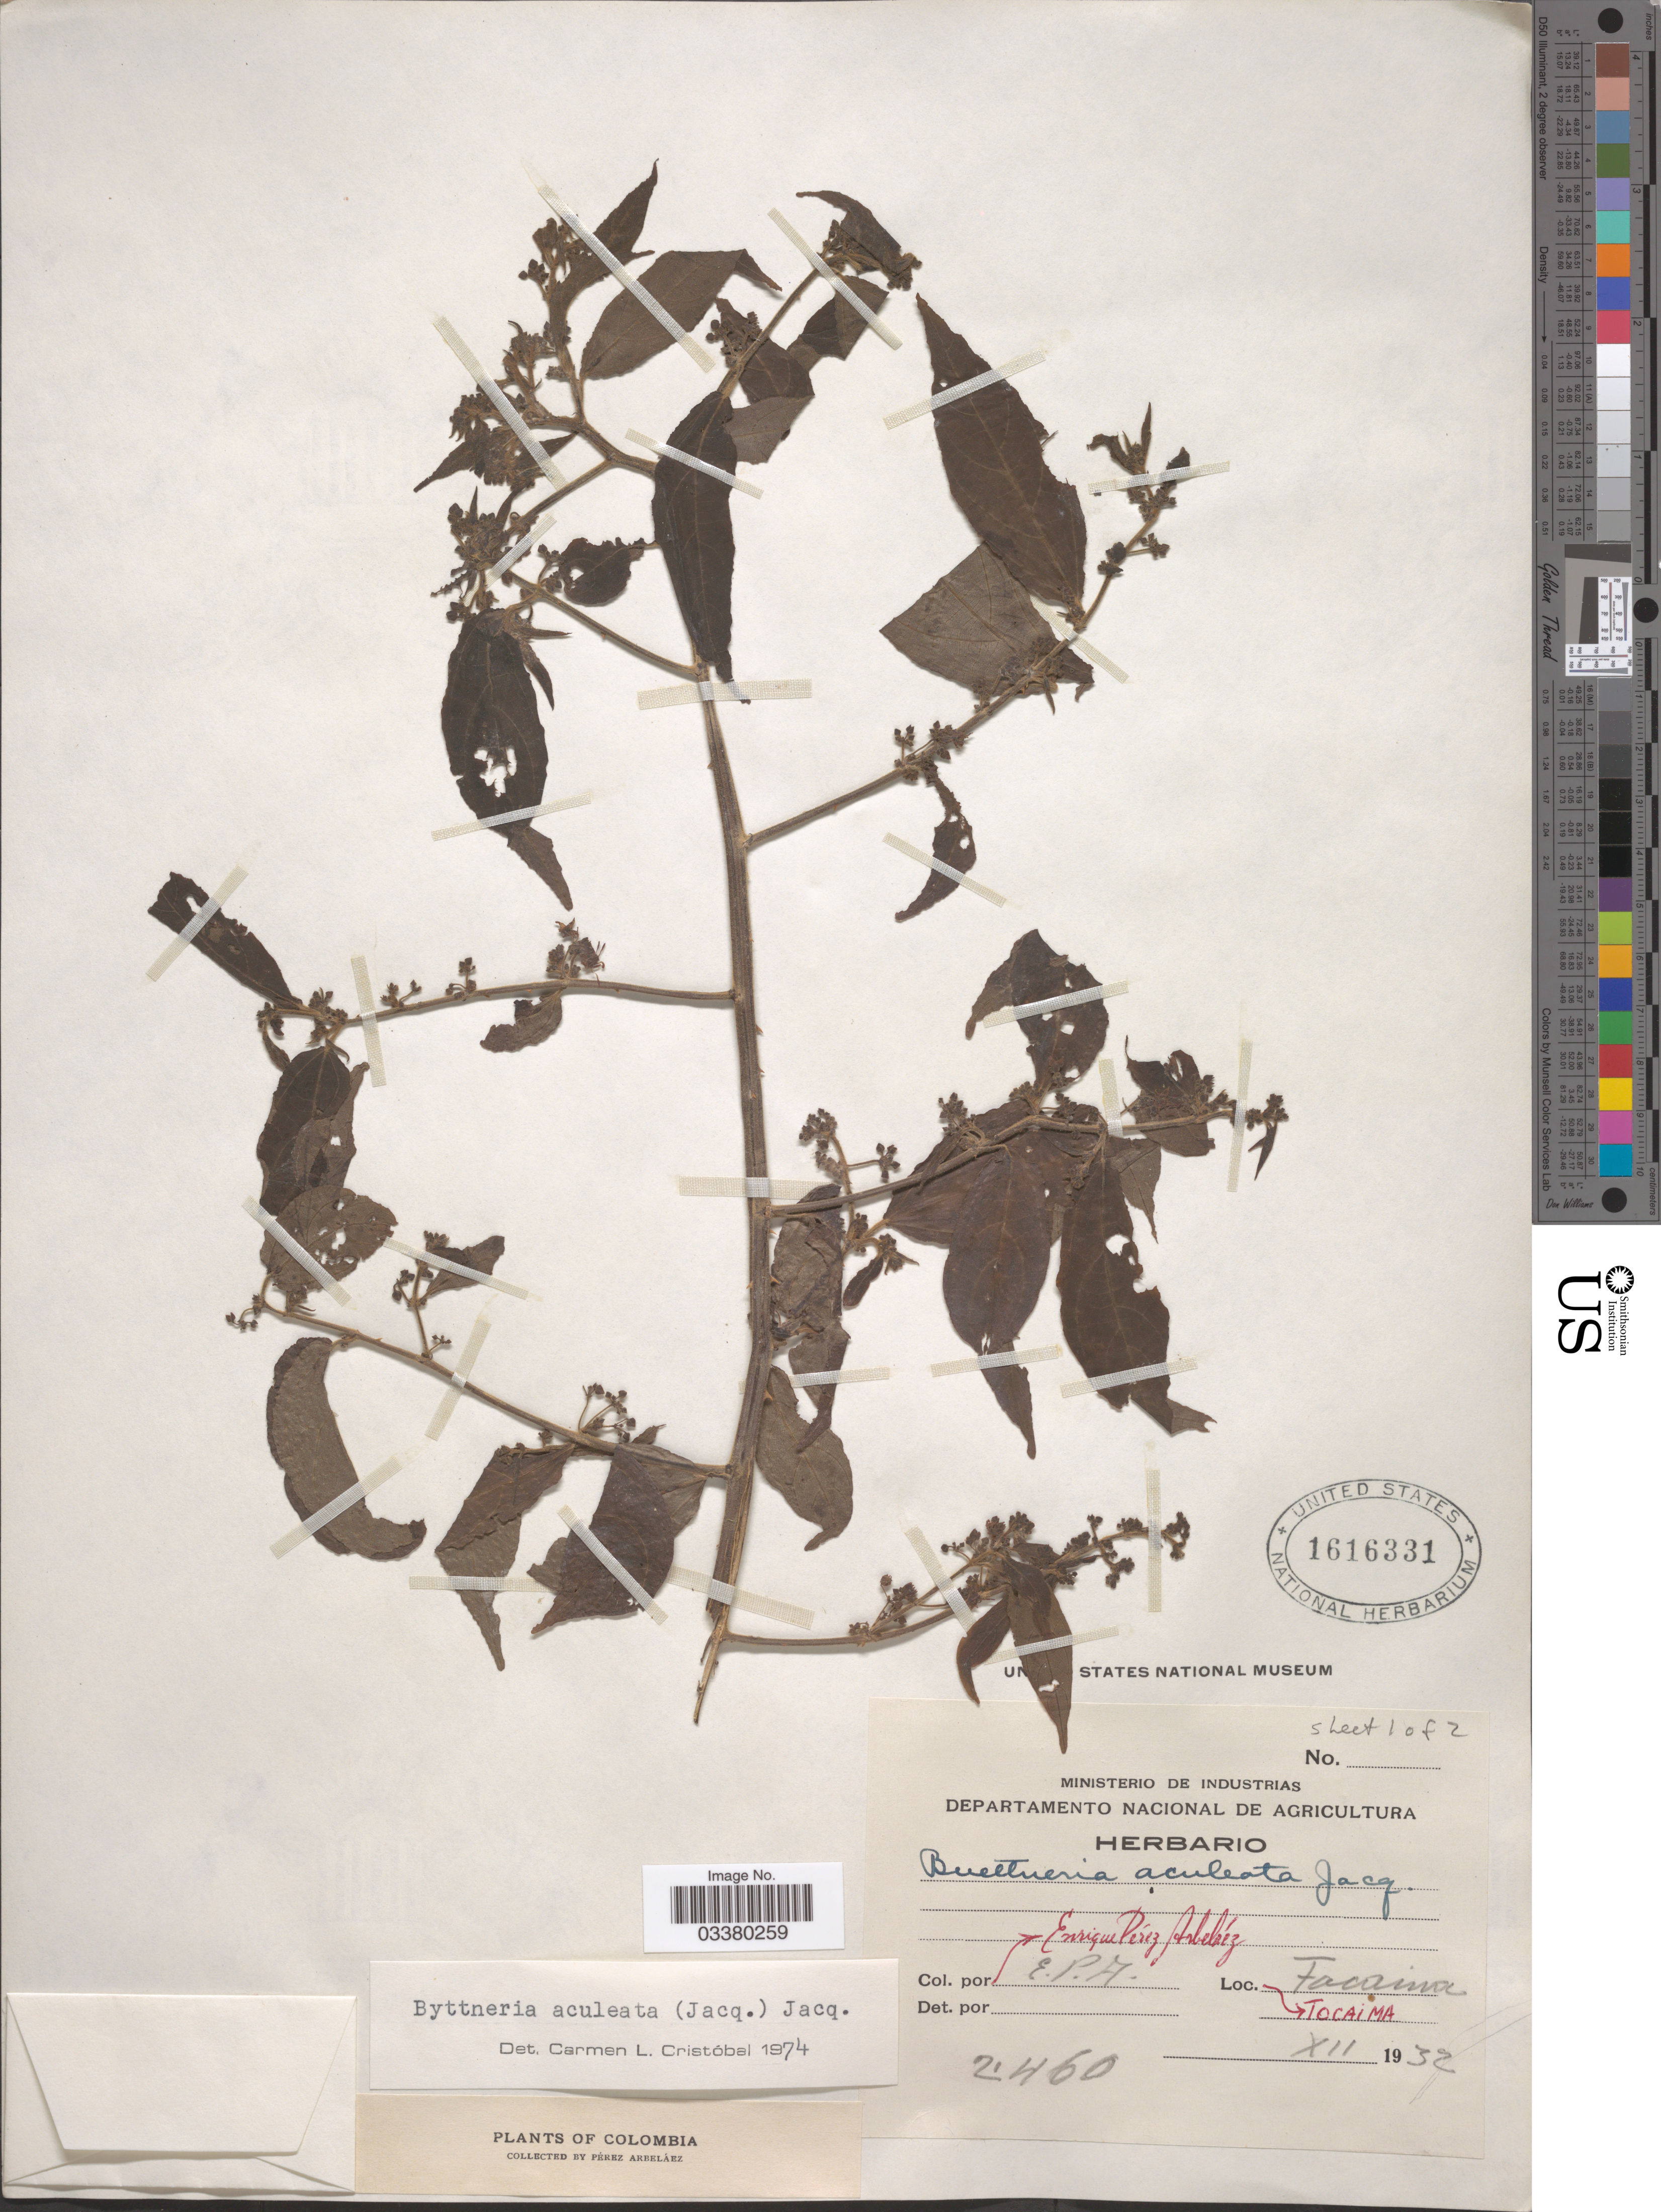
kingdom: Plantae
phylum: Tracheophyta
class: Magnoliopsida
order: Malvales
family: Malvaceae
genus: Byttneria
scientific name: Byttneria aculeata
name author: (Jacq.) Jacq.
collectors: E. Pérez Arbeláez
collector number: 2460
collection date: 1932-12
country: Colombia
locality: Tocaima.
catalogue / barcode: US 1616331